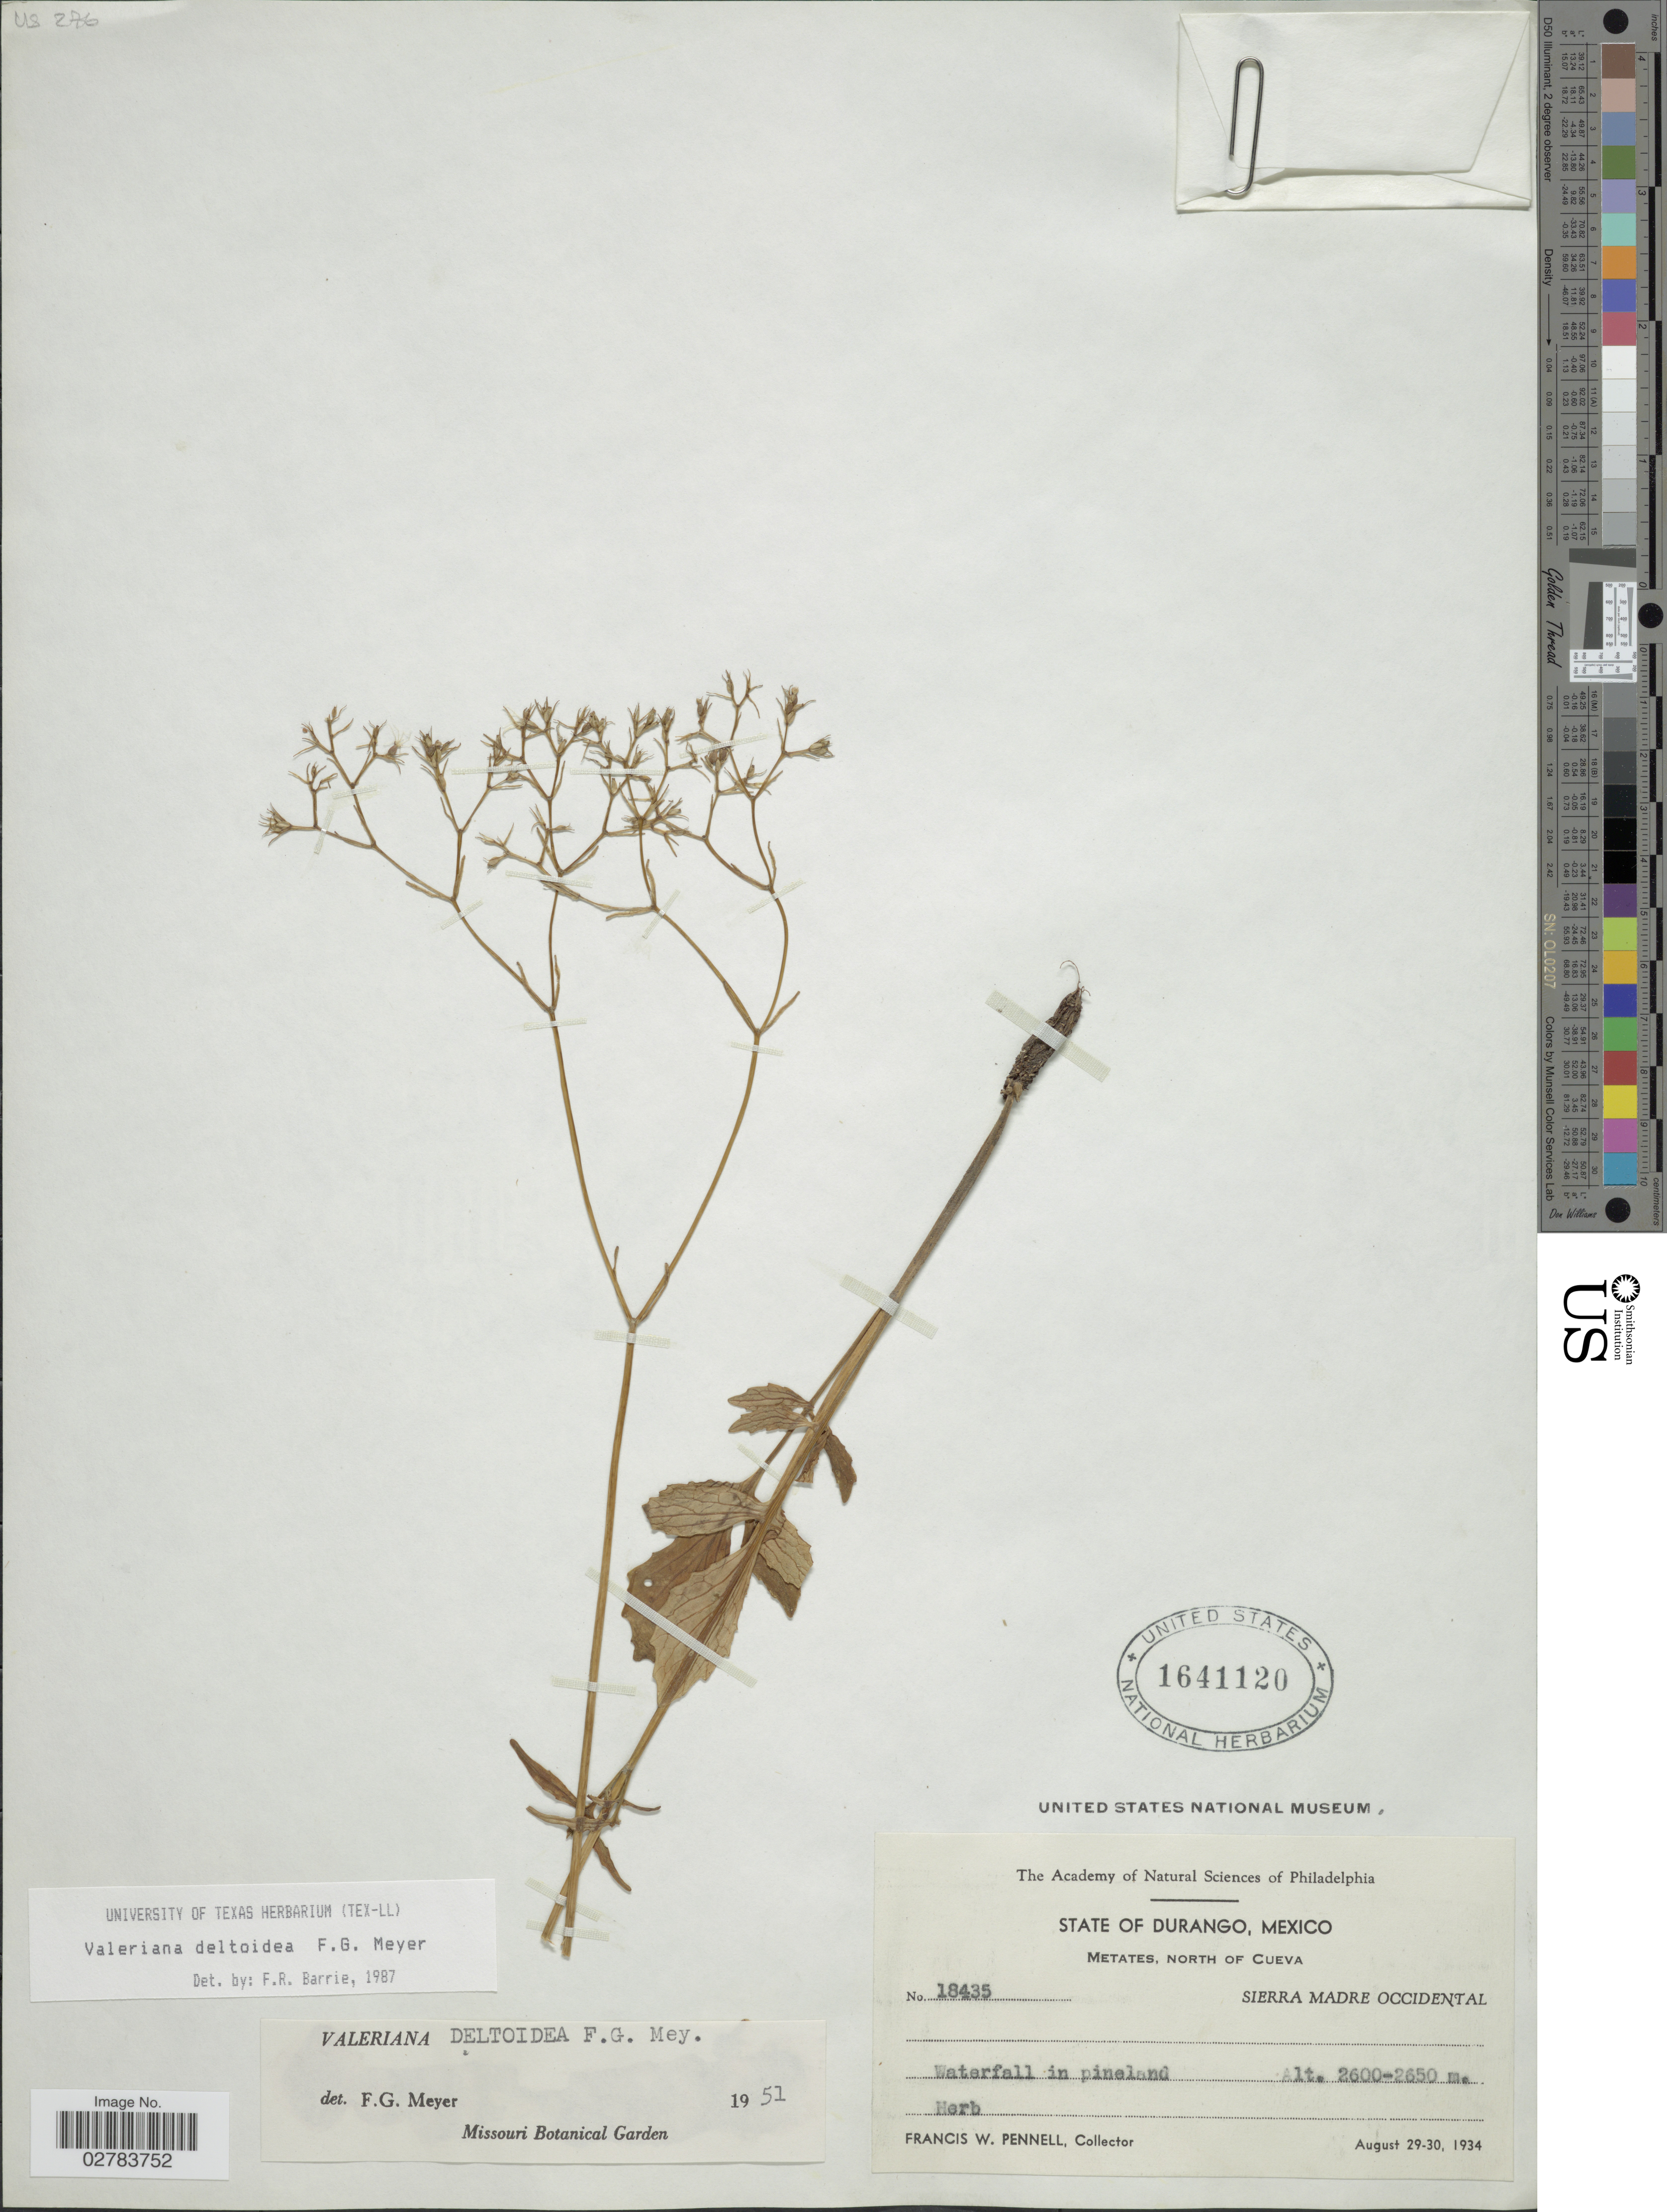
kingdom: Plantae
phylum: Tracheophyta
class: Magnoliopsida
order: Dipsacales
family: Caprifoliaceae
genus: Valeriana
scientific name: Valeriana deltoidea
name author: F.G. Mey.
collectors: F. W. Pennell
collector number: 18435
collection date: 1934-08-29/1934-08-30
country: Mexico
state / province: Durango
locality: Metates, North of Cueva. Sierra Madre Occidental.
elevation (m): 2600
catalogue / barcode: US 1641120